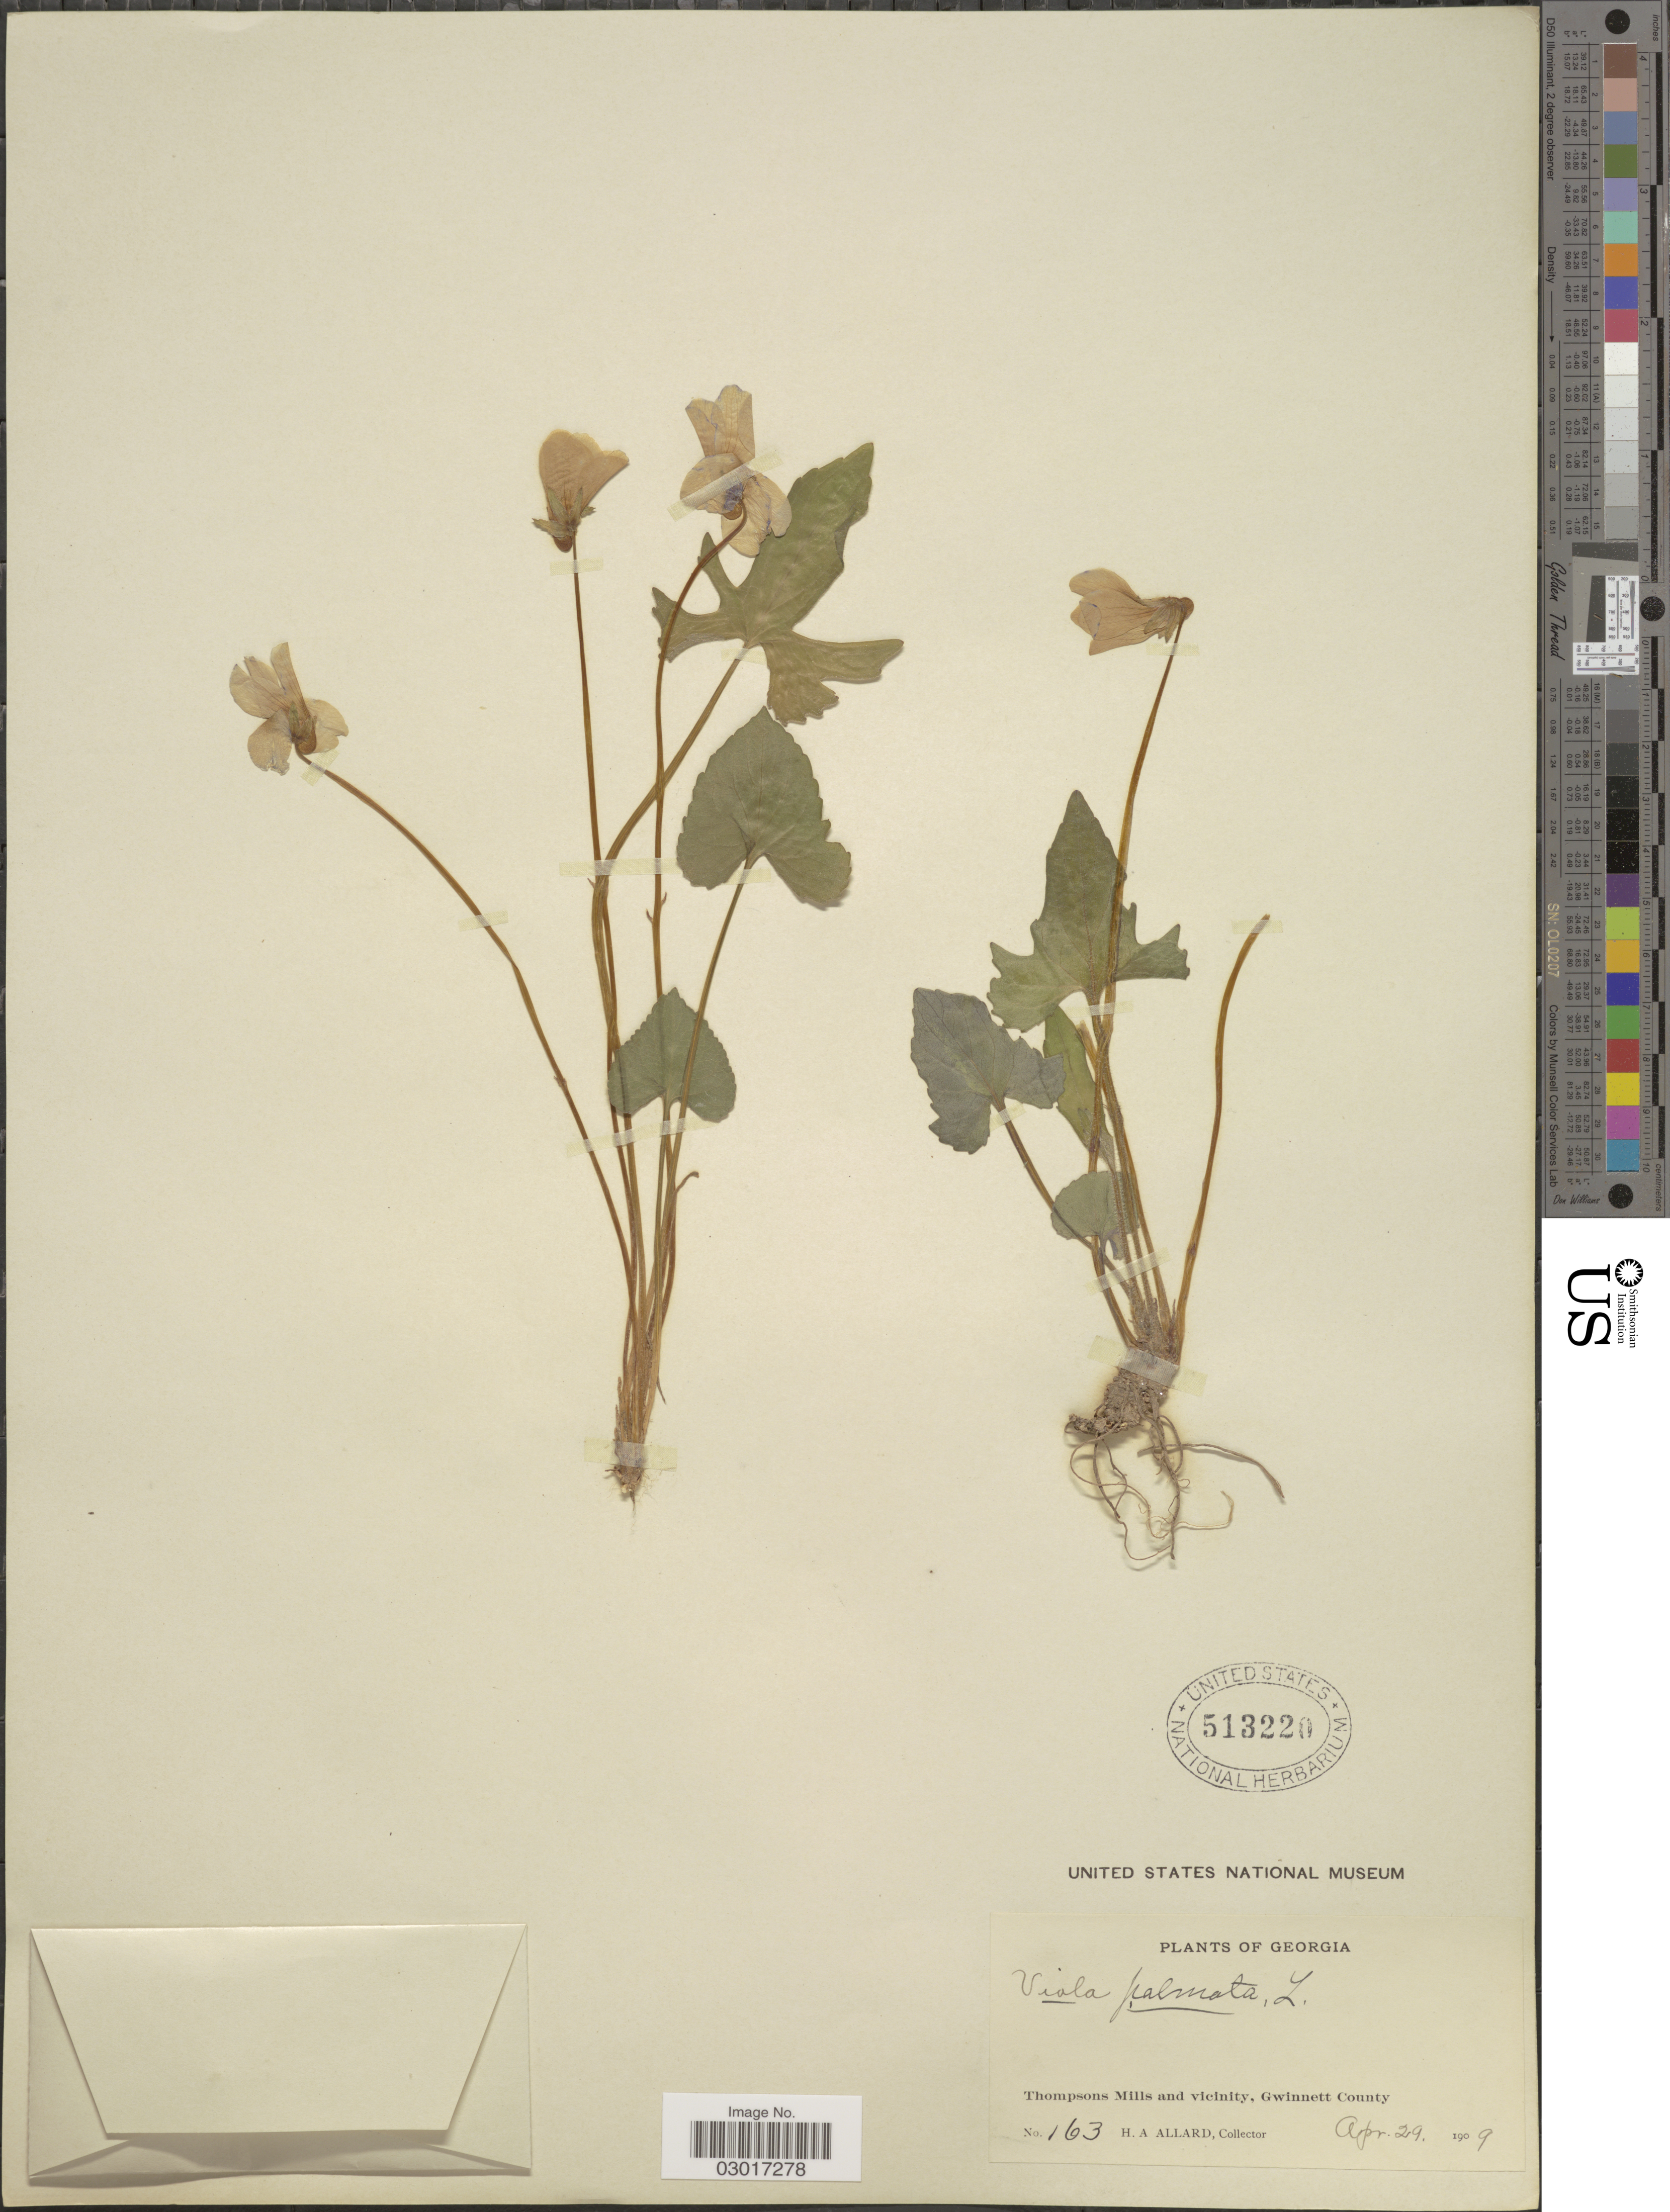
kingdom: Plantae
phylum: Tracheophyta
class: Magnoliopsida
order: Malpighiales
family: Violaceae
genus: Viola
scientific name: Viola triloba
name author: Schwein.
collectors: H. A. Allard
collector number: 163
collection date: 1909-04-29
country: United States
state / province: Georgia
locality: Thompsons Mills and vicinity, Gwinnett County.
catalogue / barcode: US 513220